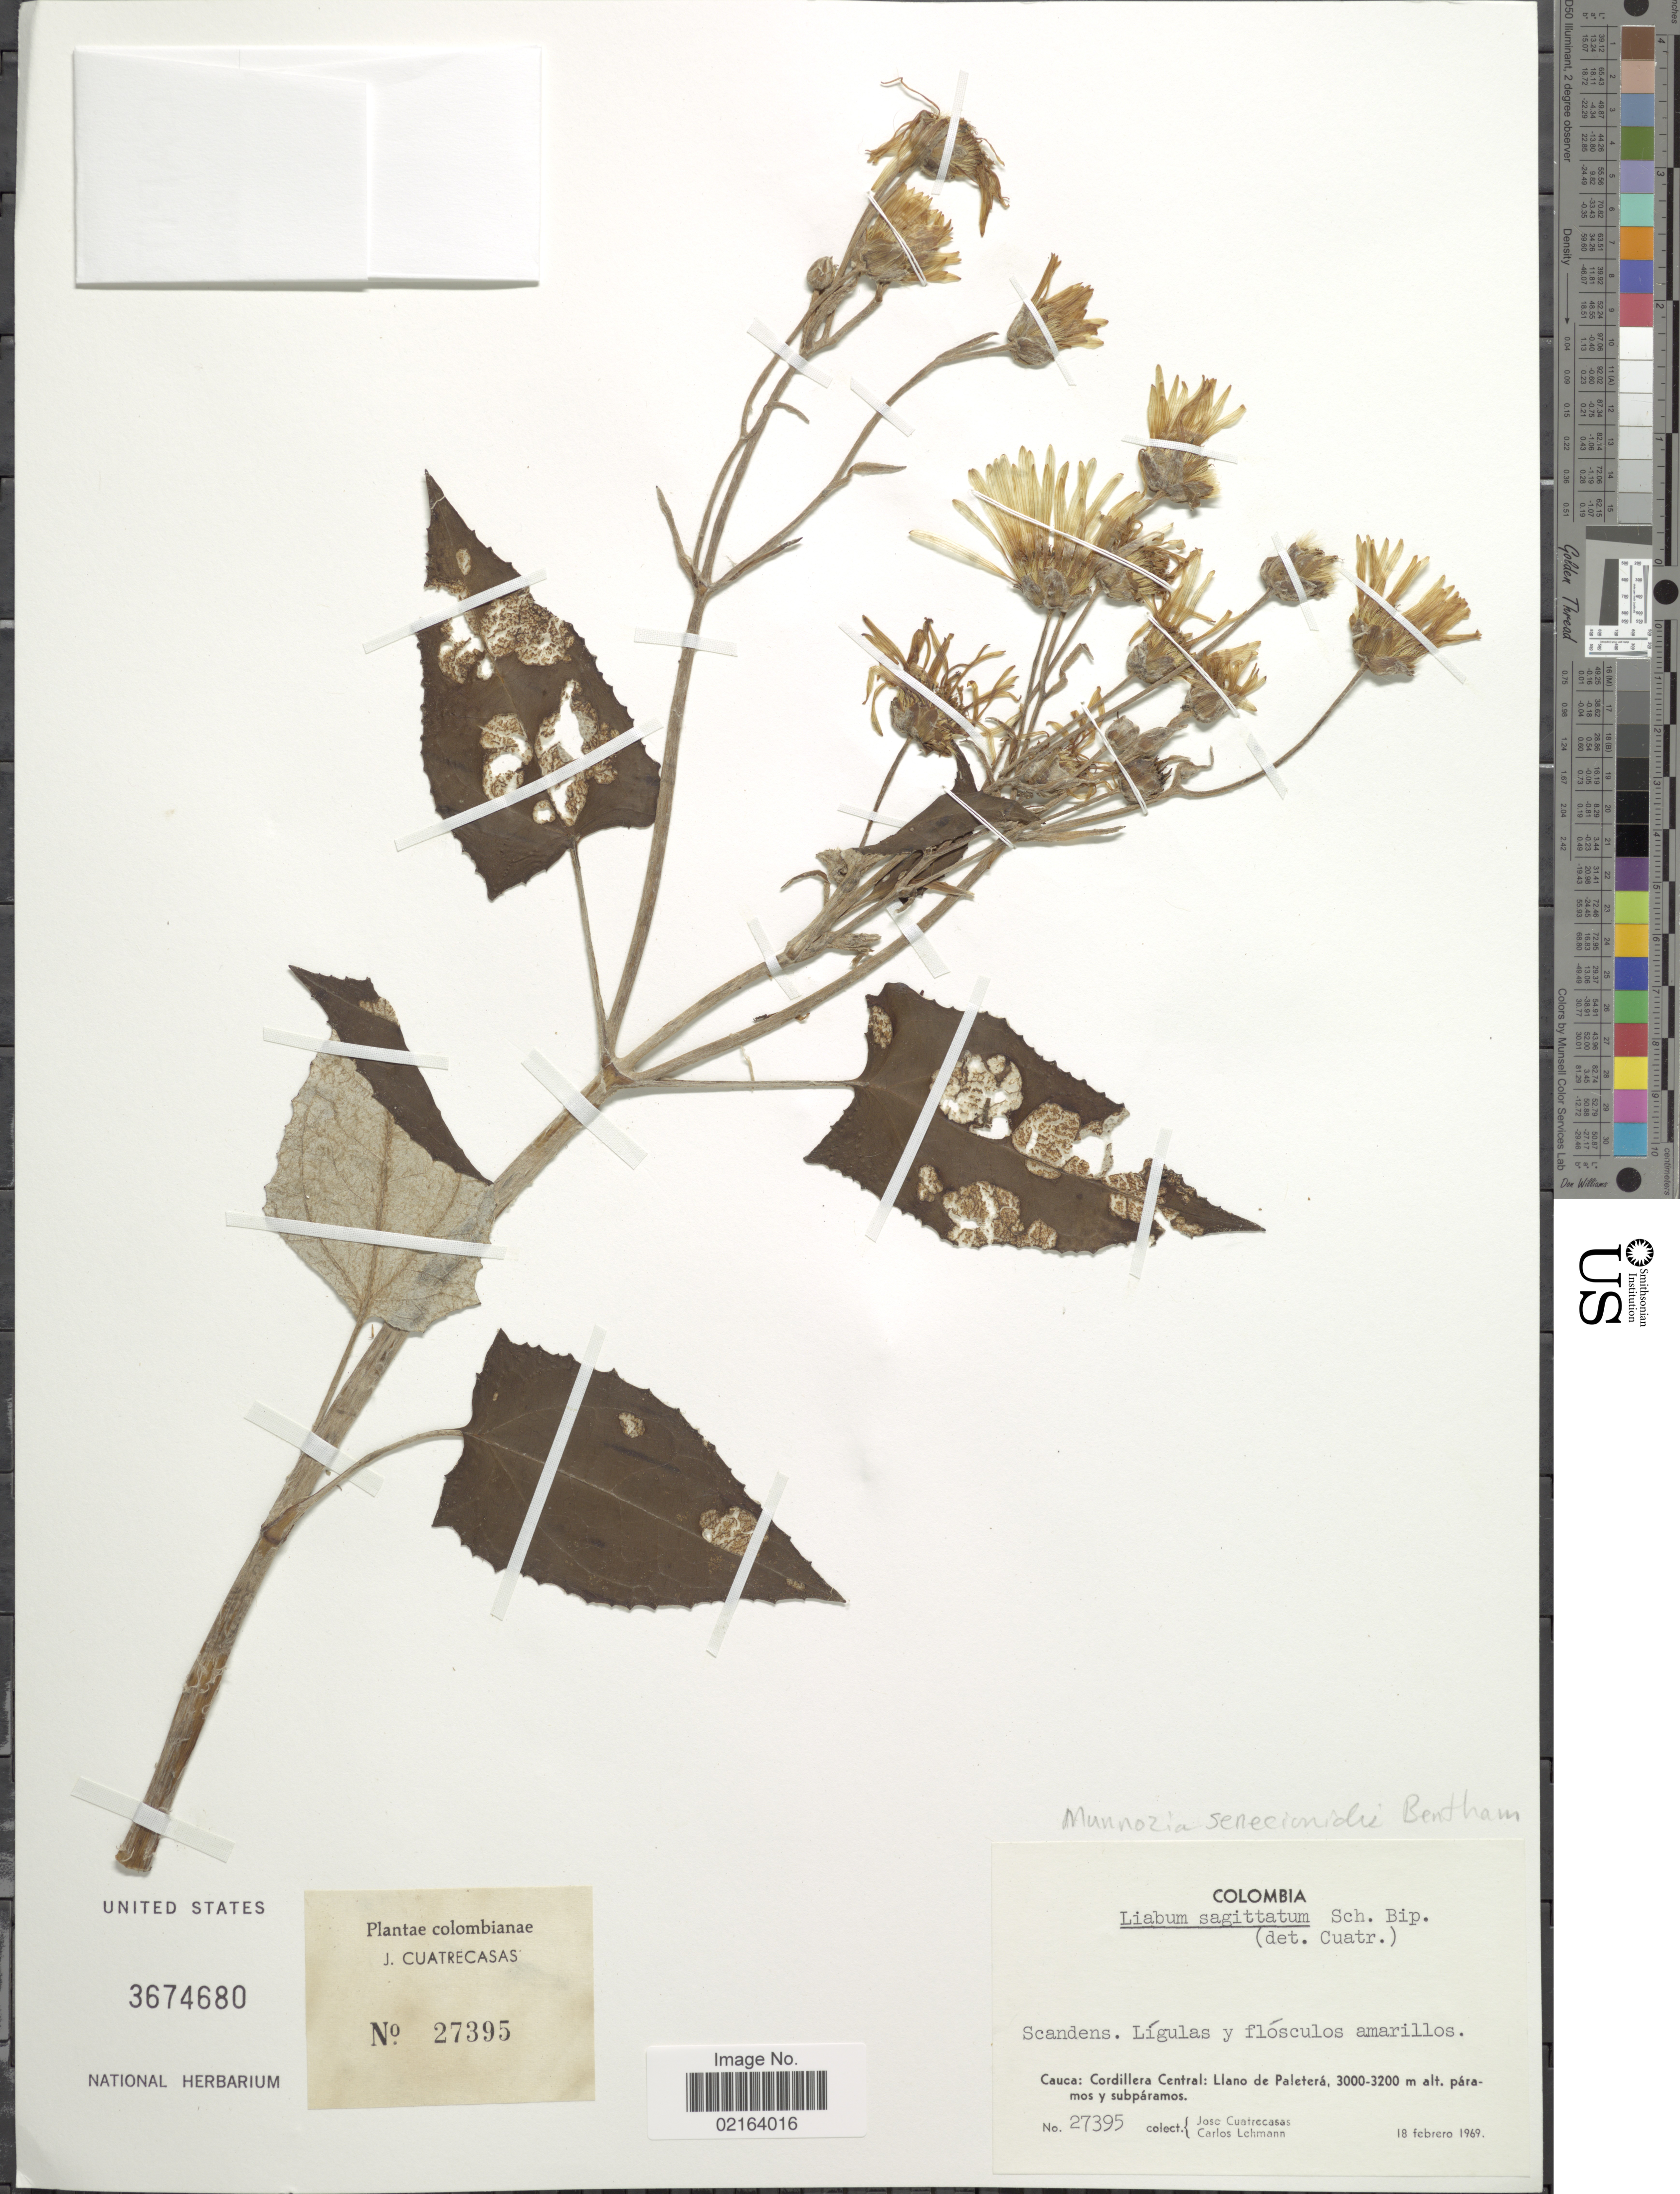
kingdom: Plantae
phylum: Tracheophyta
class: Magnoliopsida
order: Asterales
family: Asteraceae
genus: Munnozia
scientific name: Munnozia senecionidis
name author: Benth.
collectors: J. Cuatrecasas & C. Lehmann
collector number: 27395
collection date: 1969-02-18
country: Colombia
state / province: Cauca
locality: Cauca: Cordillera Central: Llano de Paletera, paramos y subparamos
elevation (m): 3000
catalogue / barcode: US 3674680